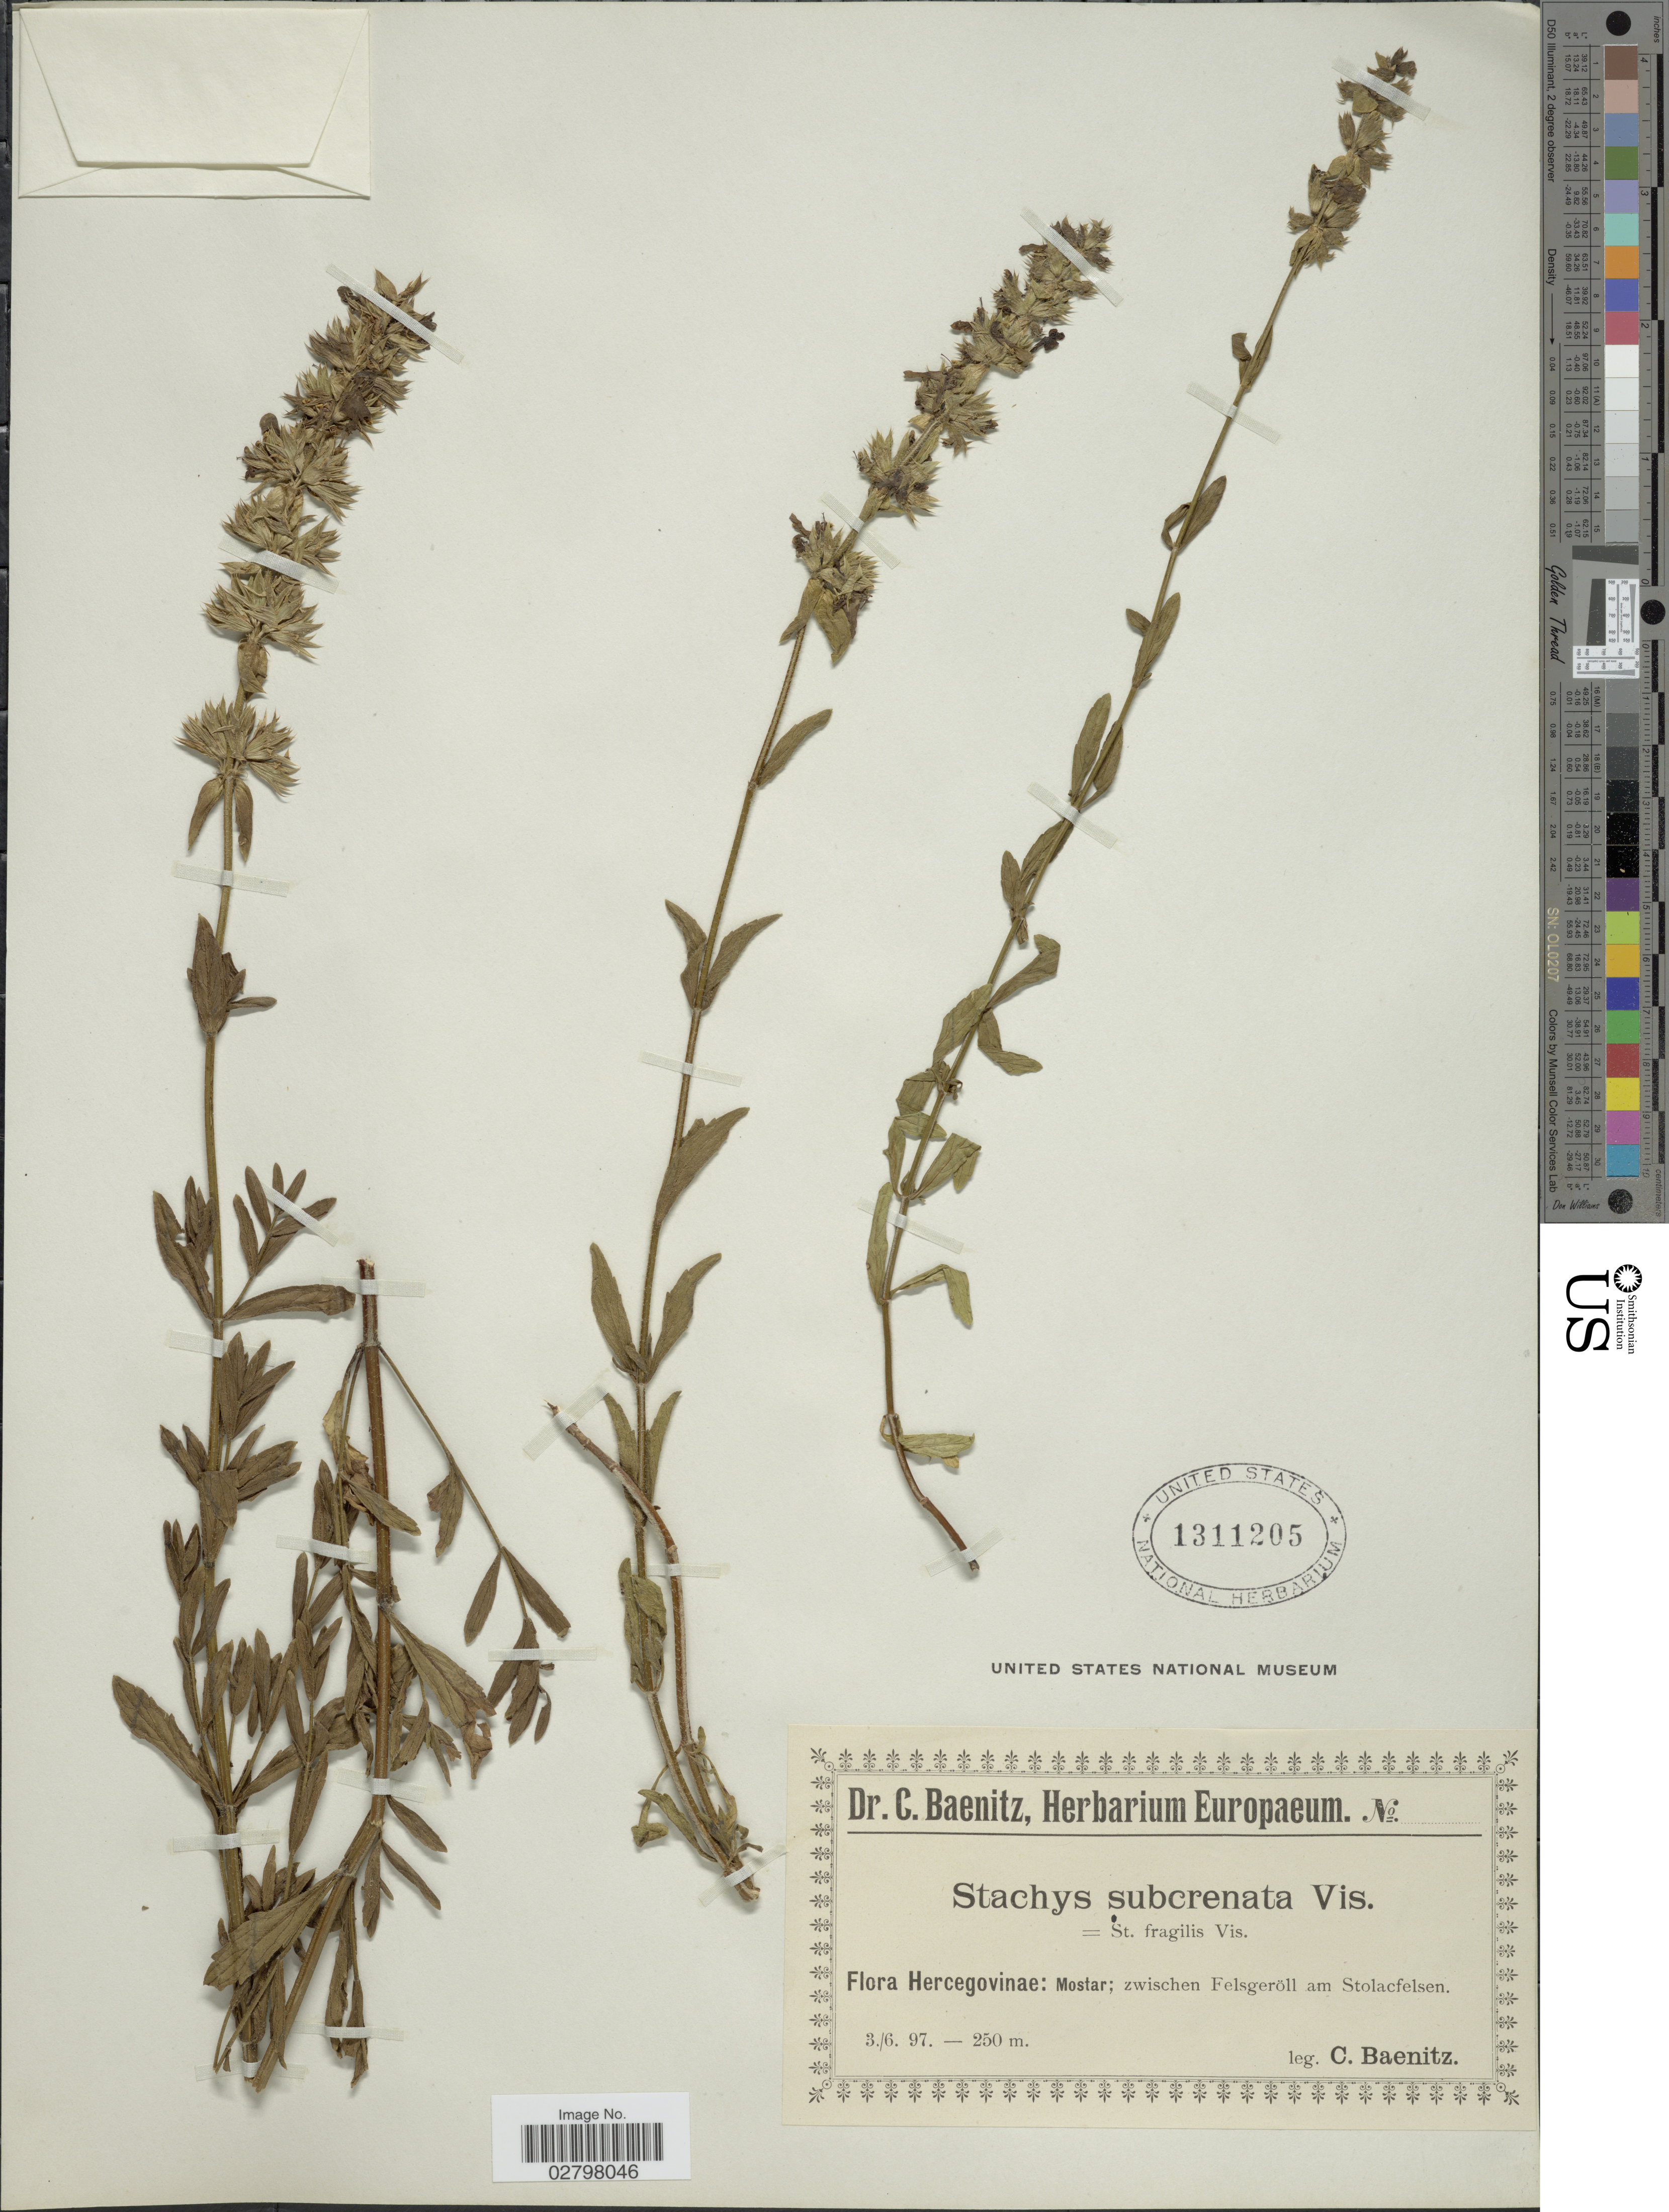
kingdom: Plantae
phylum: Tracheophyta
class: Magnoliopsida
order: Lamiales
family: Lamiaceae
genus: Stachys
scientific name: Stachys subcrenata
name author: Vis.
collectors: C. G. Baenitz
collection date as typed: Transcribed d/m/y: 3/6/97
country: Bosnia and Herzegovina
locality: Hercegovinae, Mostar; zwischen Felsgeröll am Stolacfelsen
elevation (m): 250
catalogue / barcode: US 1311205